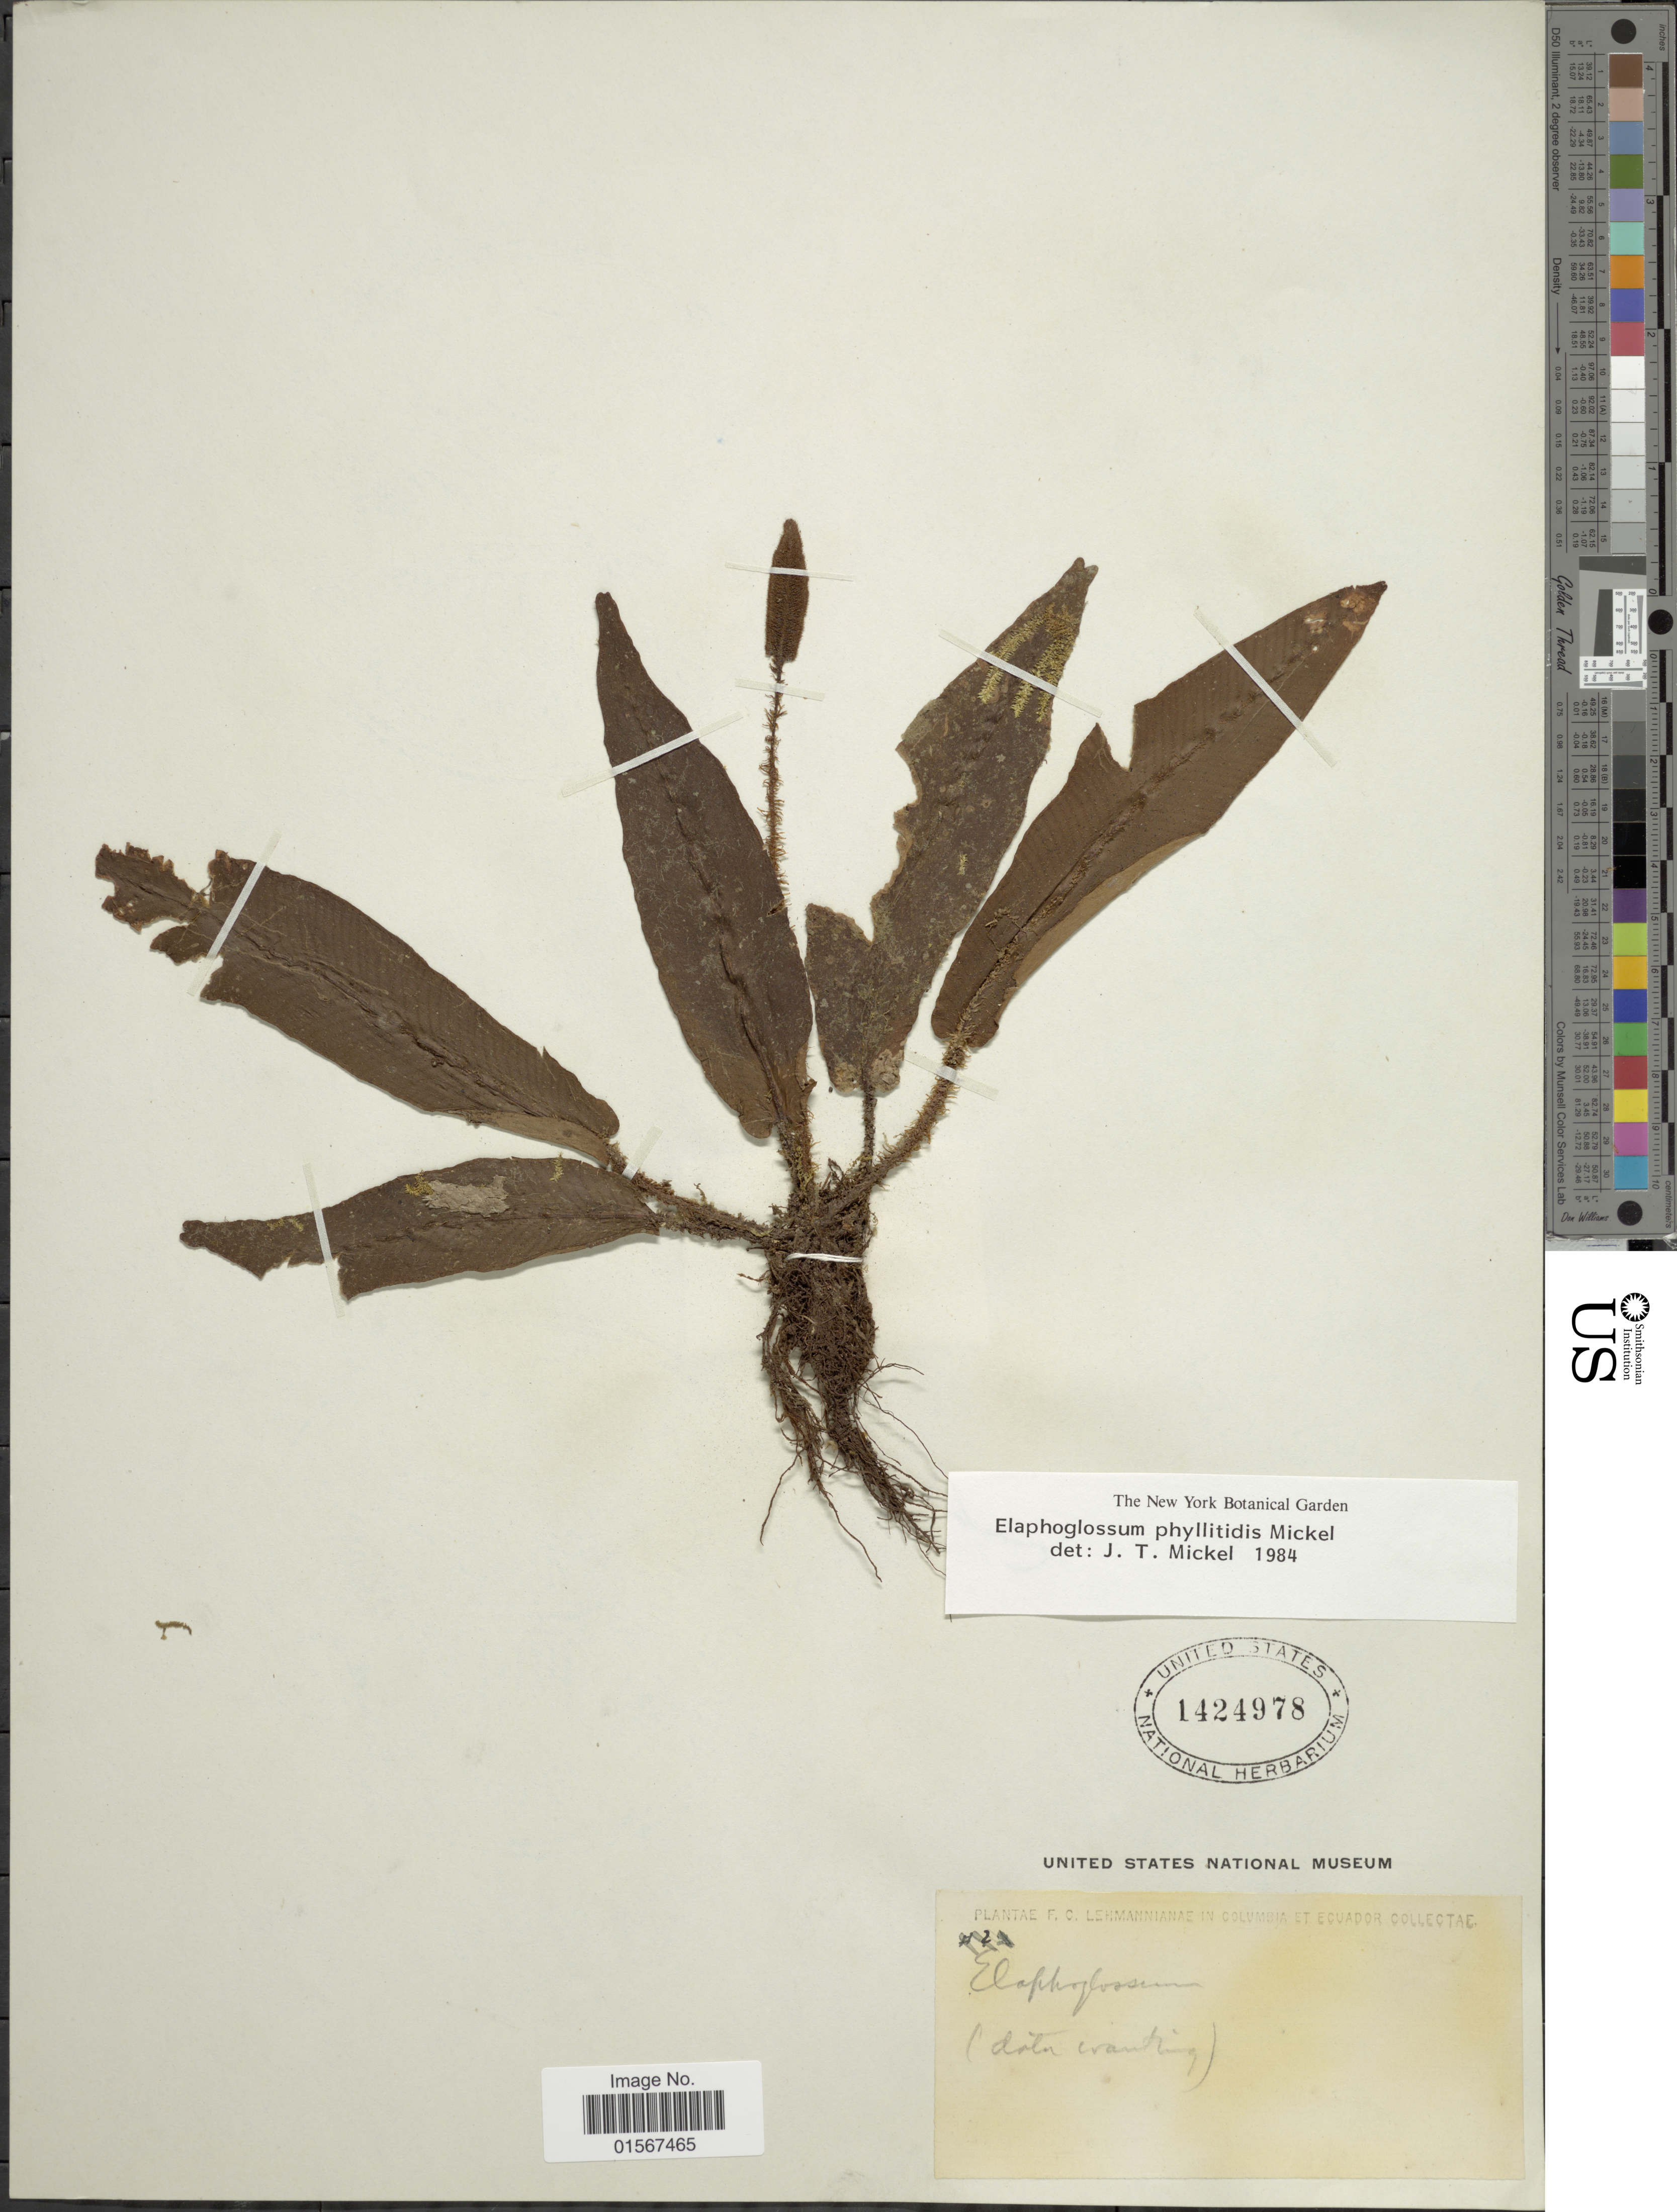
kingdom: Plantae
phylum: Tracheophyta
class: Polypodiopsida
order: Polypodiales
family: Dryopteridaceae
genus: Elaphoglossum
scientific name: Elaphoglossum phyllitidis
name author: Mickel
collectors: F. C. Lehmann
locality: Colombia et Ecuador.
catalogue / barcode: US 1424978